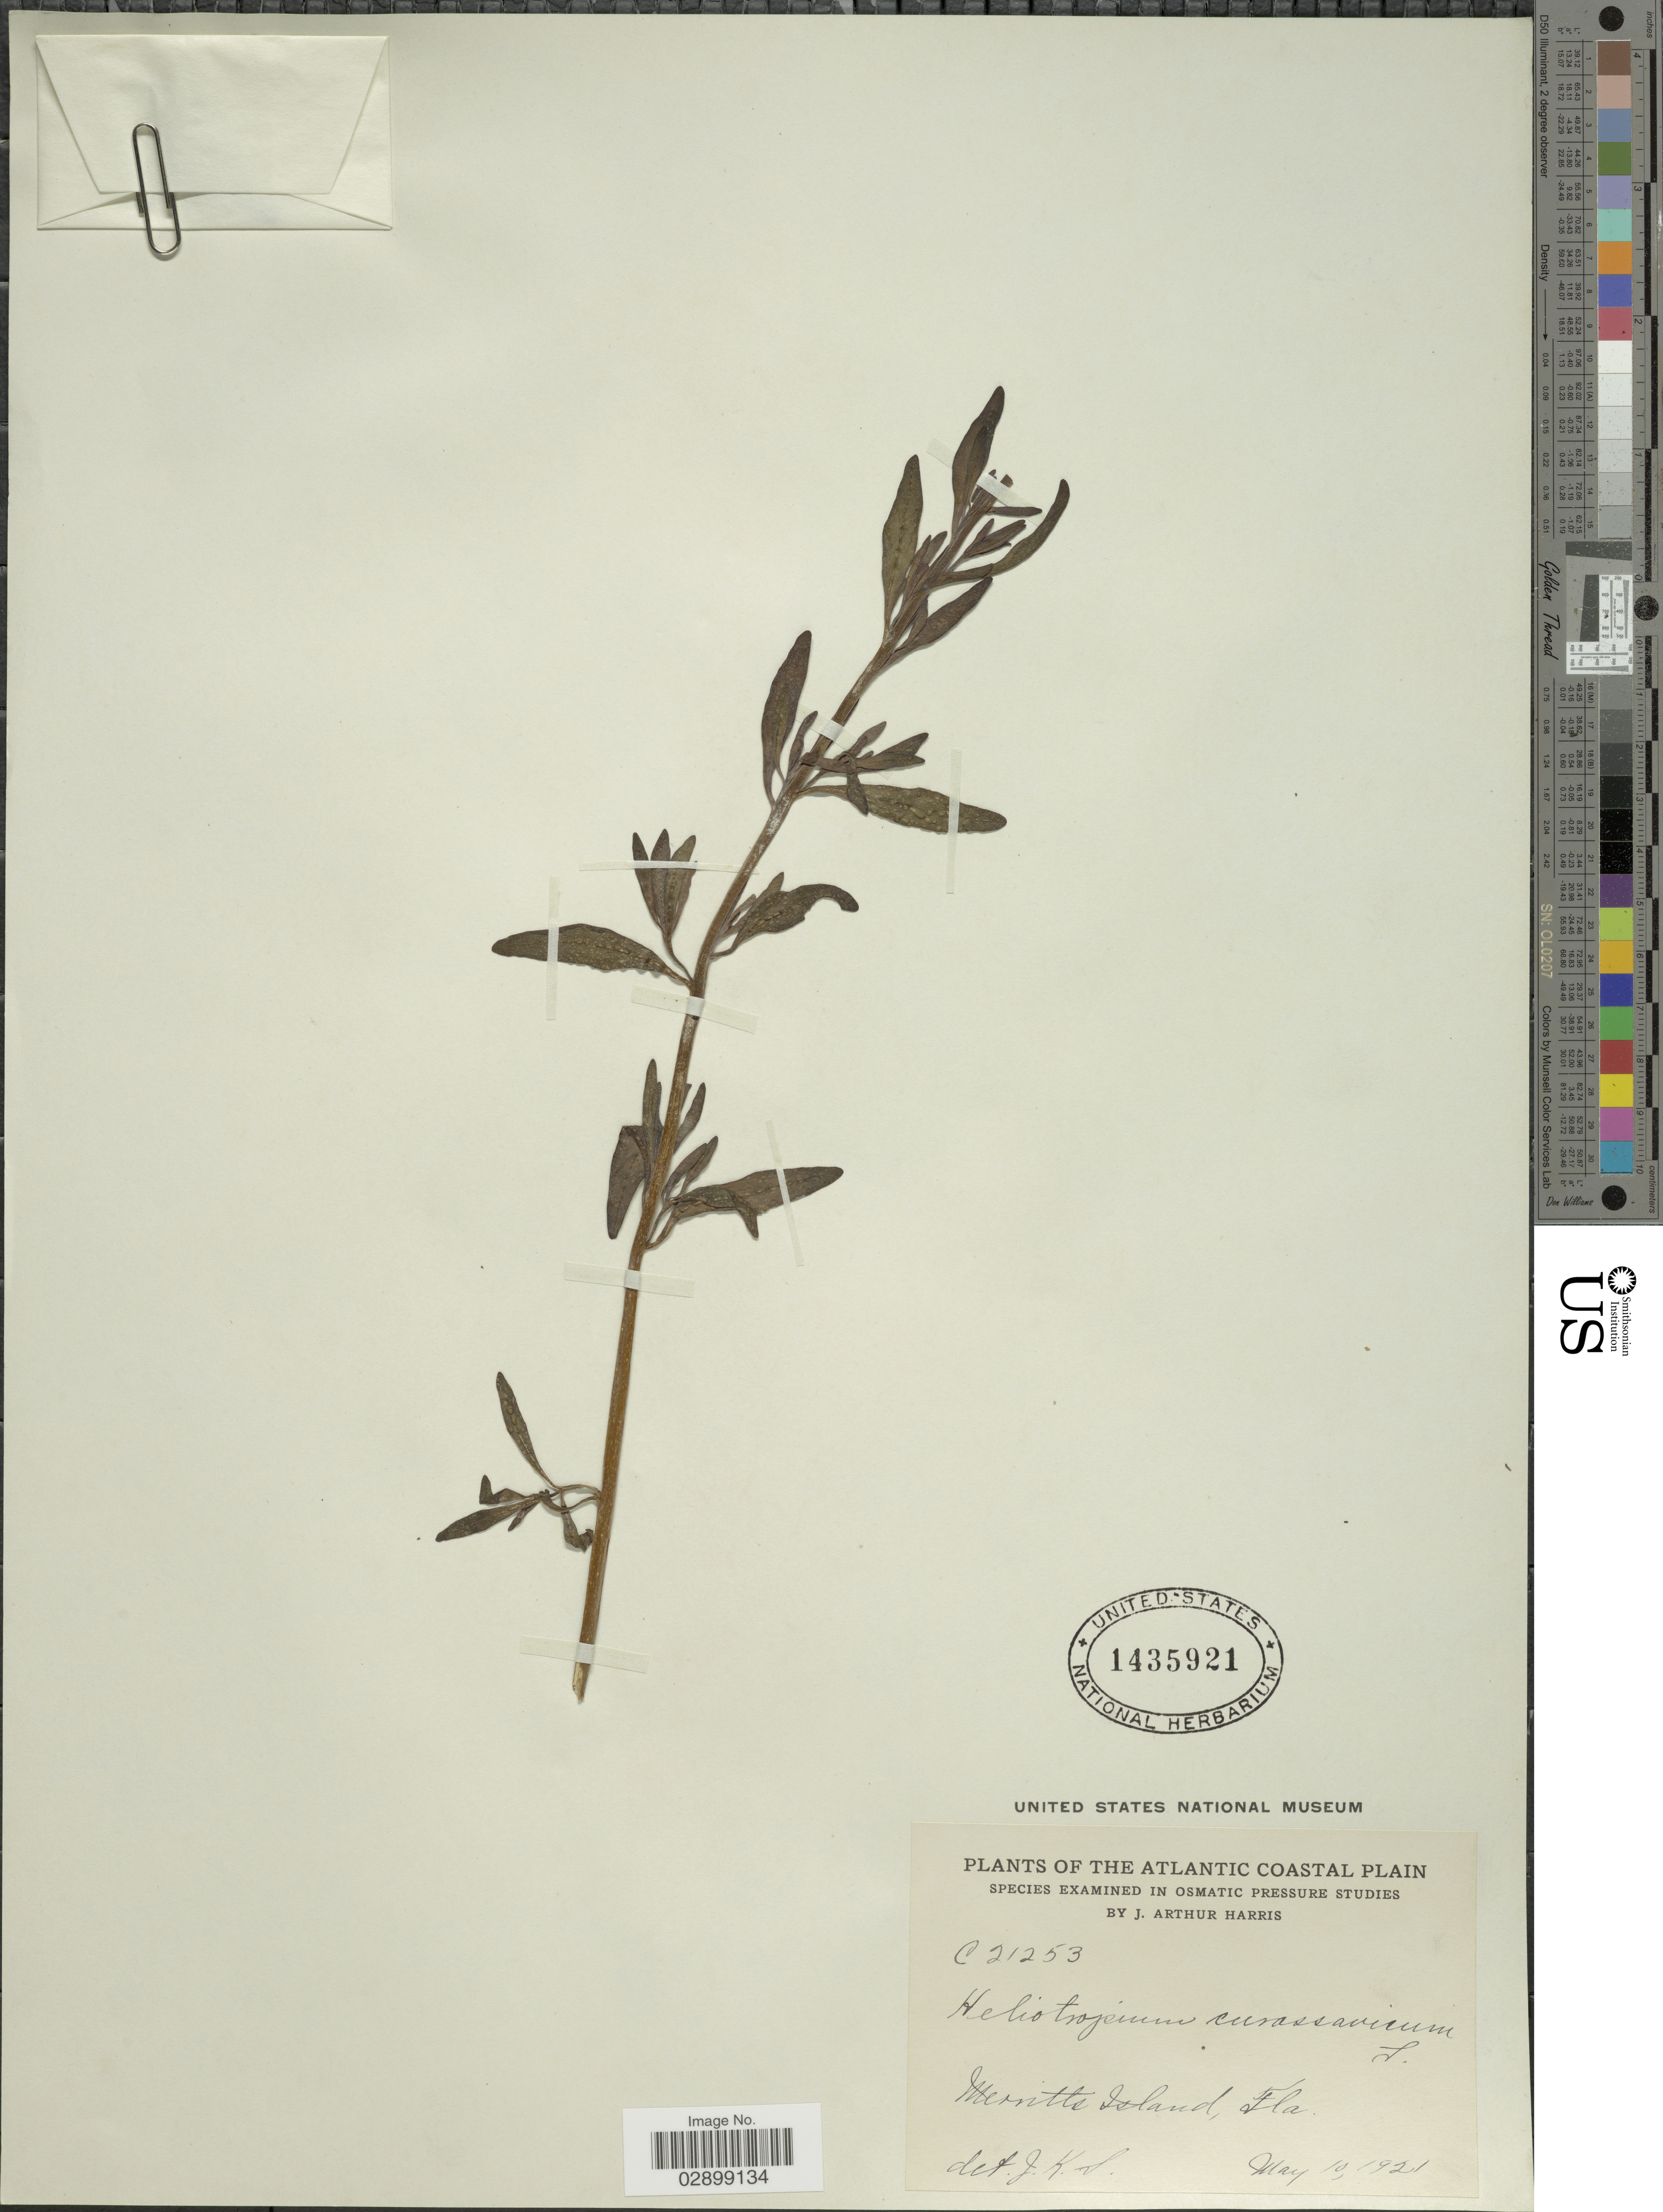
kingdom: Plantae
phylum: Tracheophyta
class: Magnoliopsida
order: Boraginales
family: Heliotropiaceae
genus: Heliotropium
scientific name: Heliotropium curassavicum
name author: L.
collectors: J. A. Harris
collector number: C21253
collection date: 1921-05-10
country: United States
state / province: Florida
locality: Atlantic Coastal Plain. Merritts Island.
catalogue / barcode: US 1435921